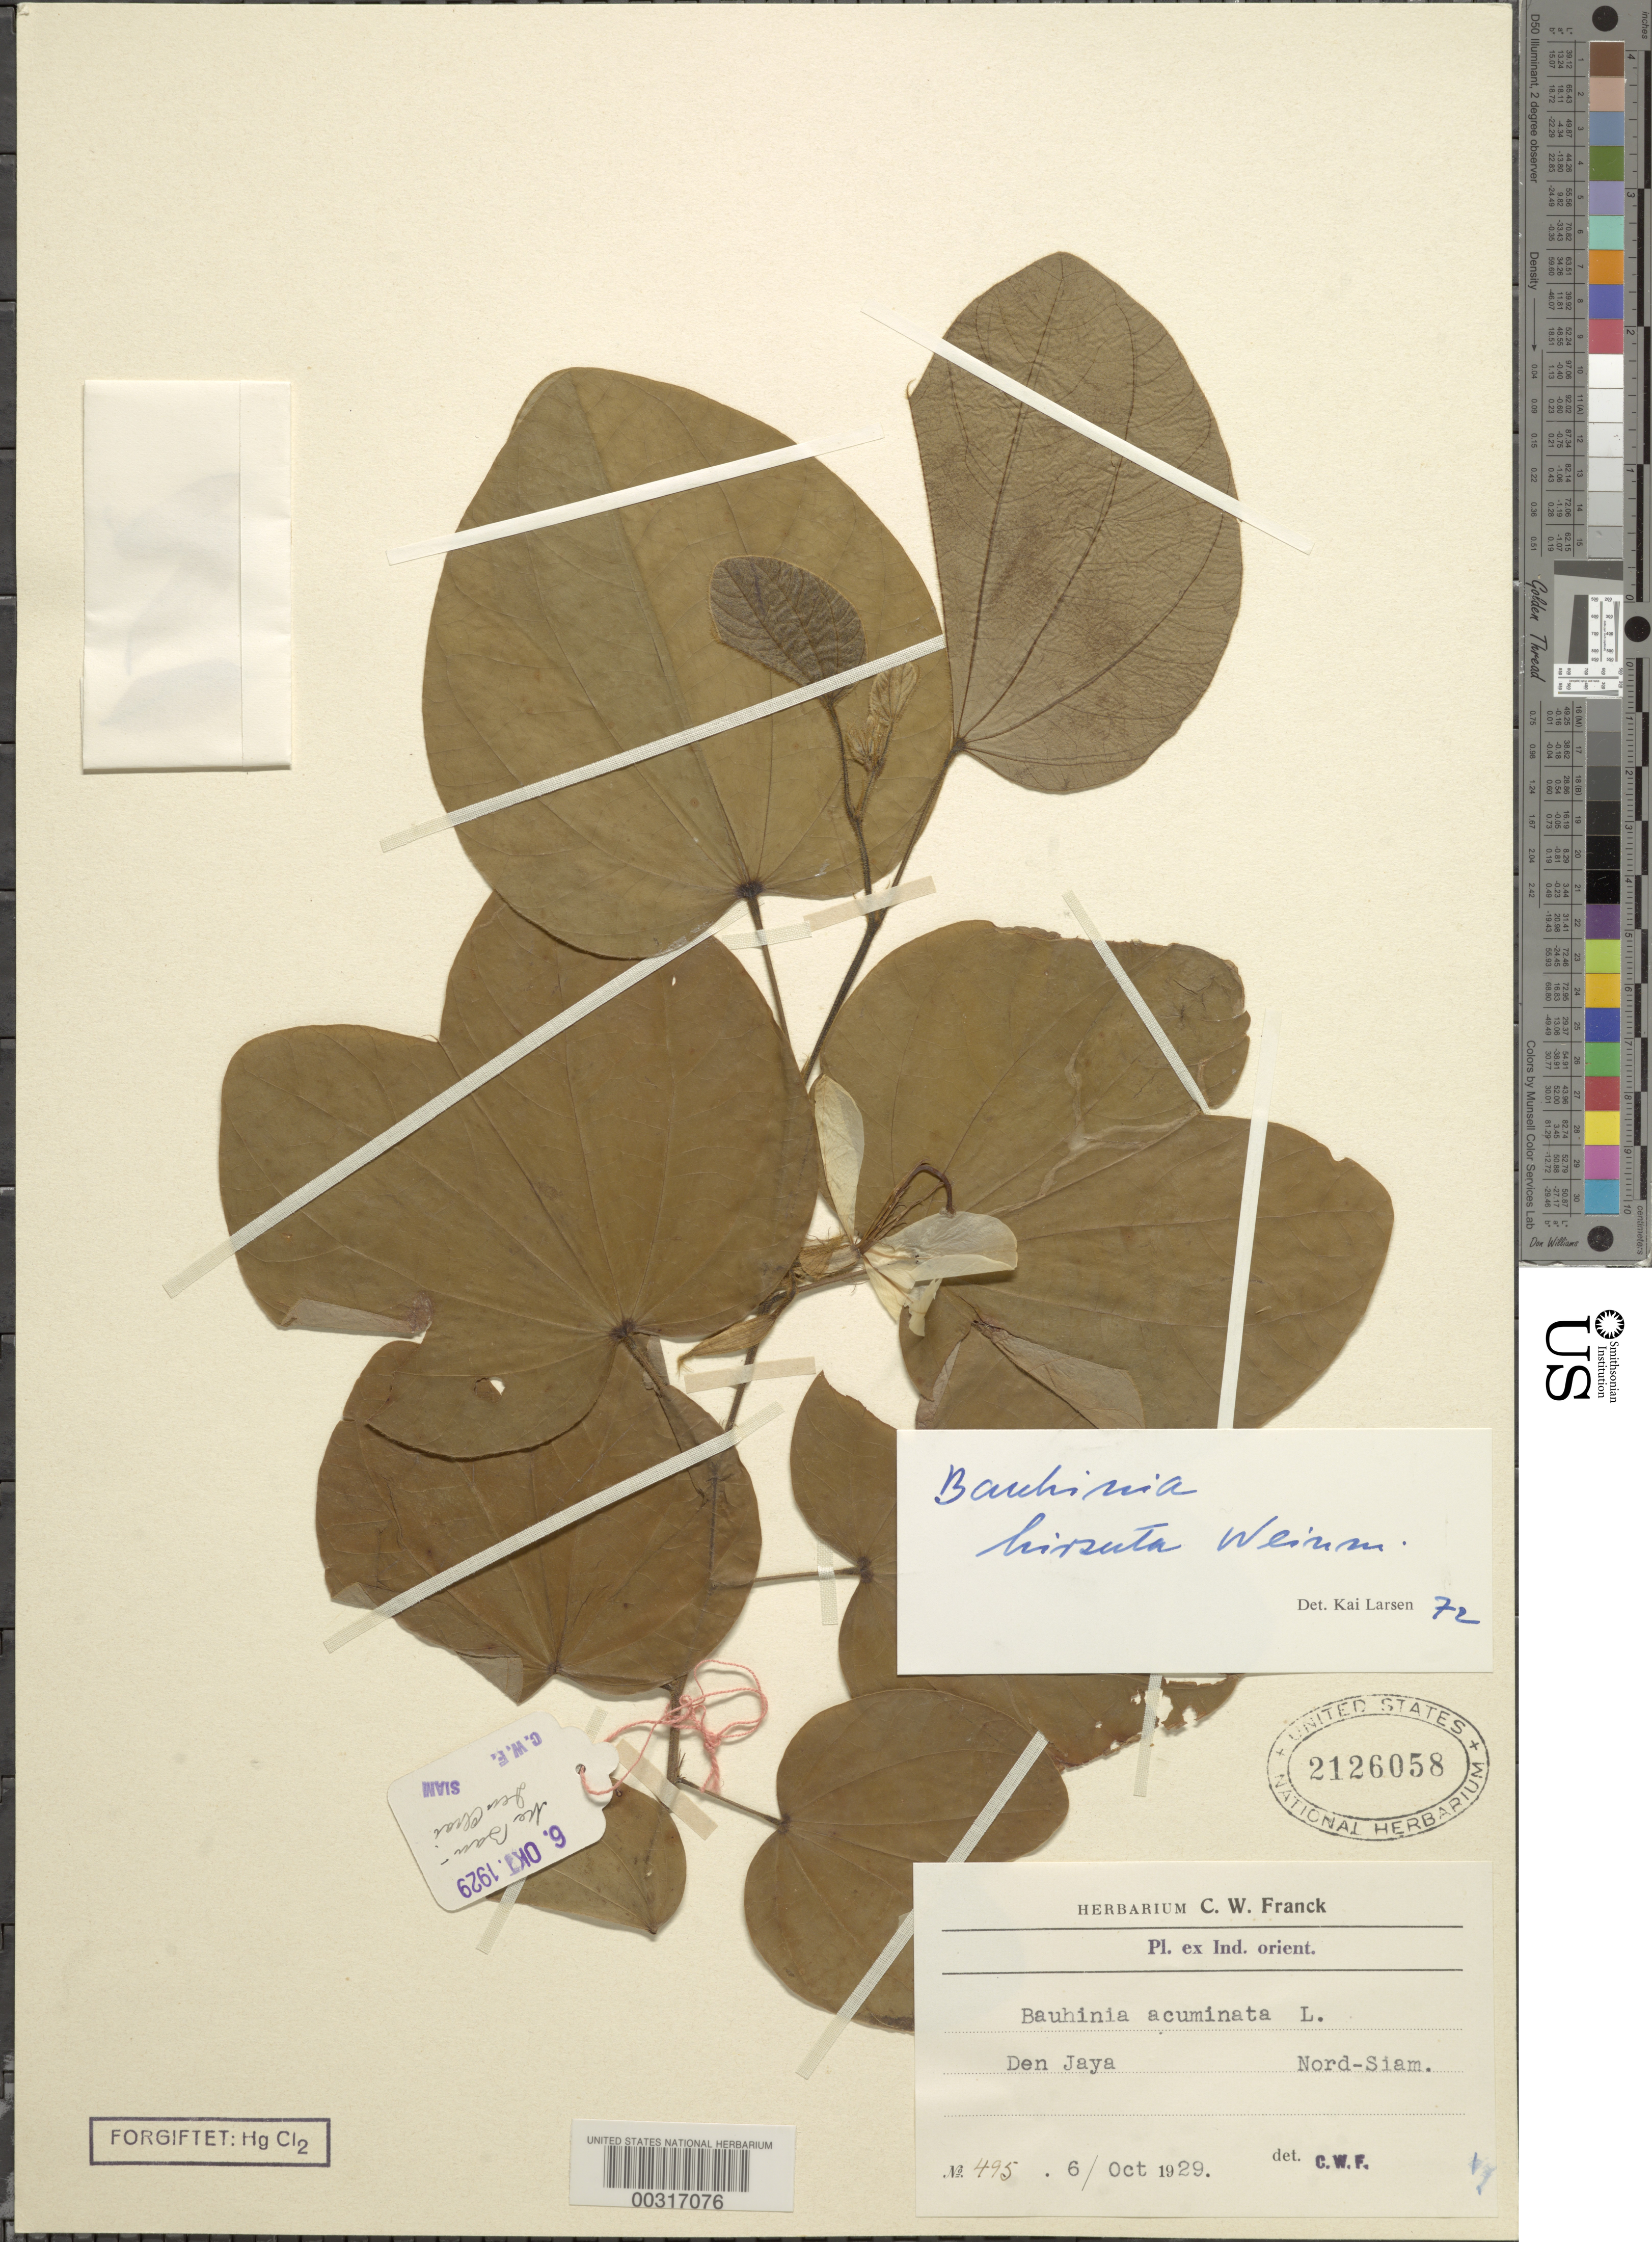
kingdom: Plantae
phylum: Tracheophyta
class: Magnoliopsida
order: Fabales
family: Fabaceae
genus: Bauhinia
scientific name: Bauhinia acuminata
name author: L.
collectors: C. Franck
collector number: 495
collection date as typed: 06 Oct 1929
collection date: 1929-10-06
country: Thailand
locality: Den jaya, north siam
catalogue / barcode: US 2126058